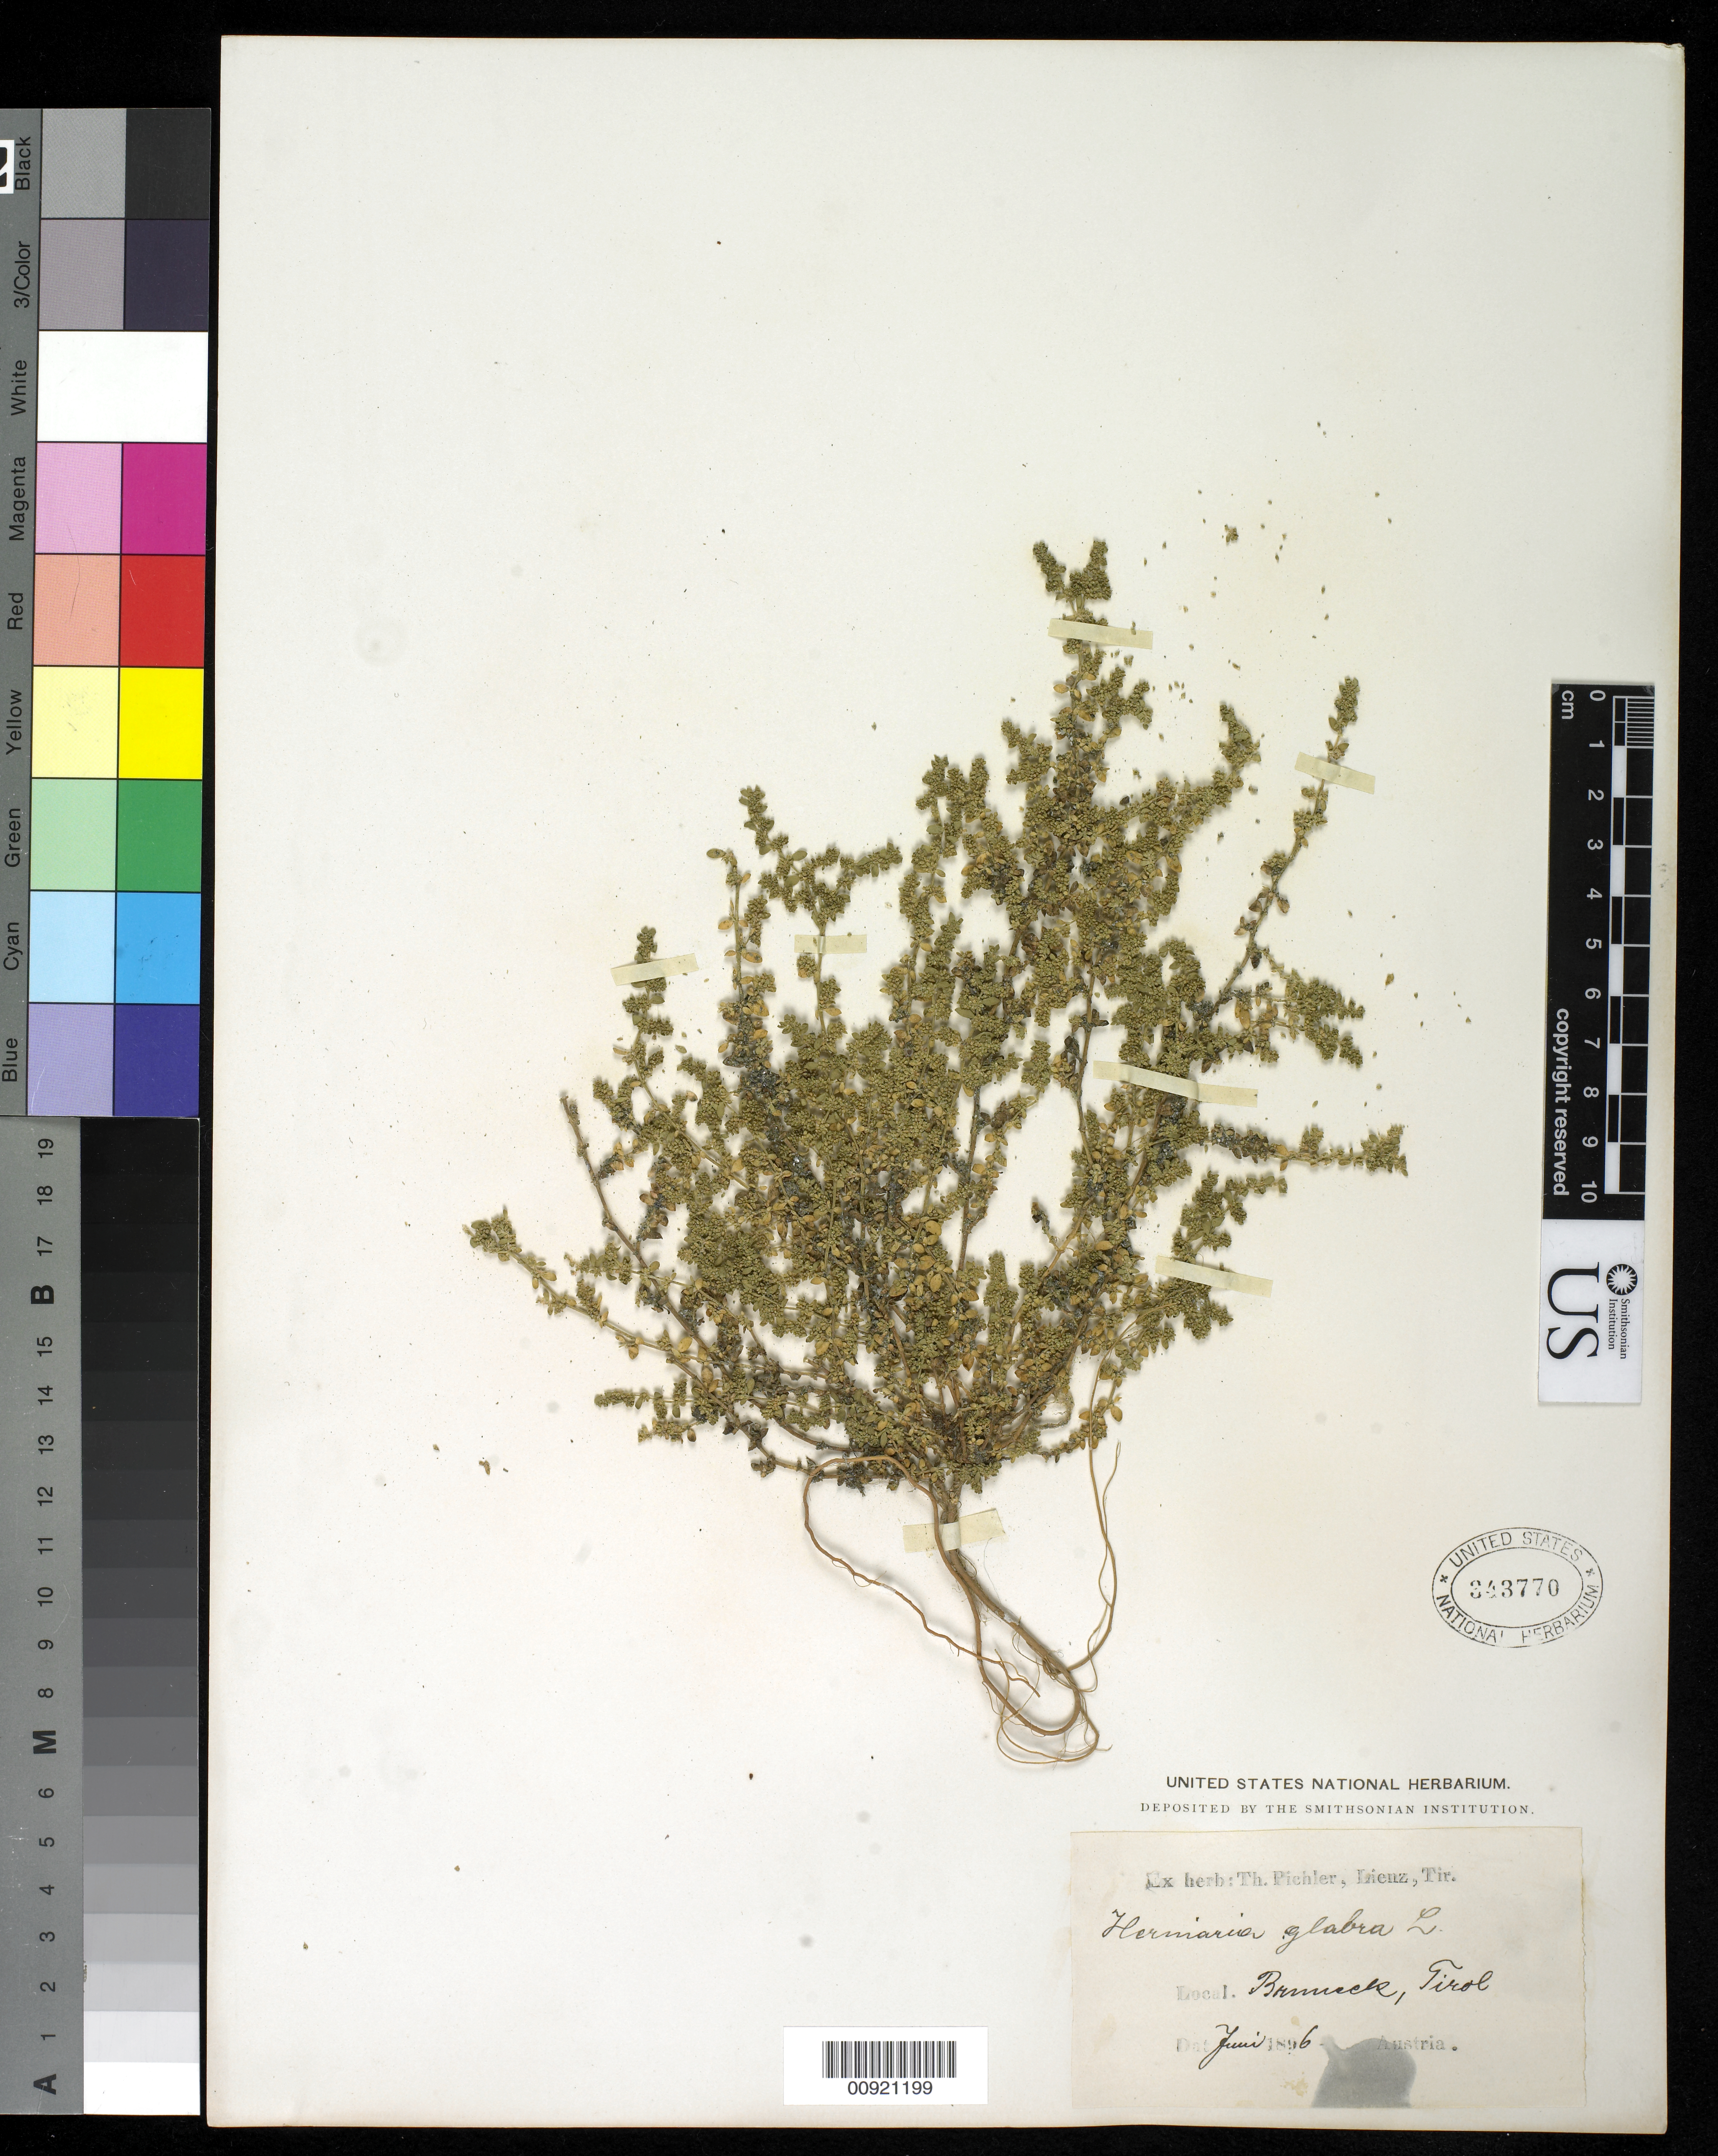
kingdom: Plantae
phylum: Tracheophyta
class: Magnoliopsida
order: Caryophyllales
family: Caryophyllaceae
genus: Herniaria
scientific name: Herniaria glabra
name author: L.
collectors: T. Pichler & Lienz, T.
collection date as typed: Jun 1896 or -- Jul 1896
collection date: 1896-06 or 1896-07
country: Italy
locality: Brunack, Tirol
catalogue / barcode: US 343770